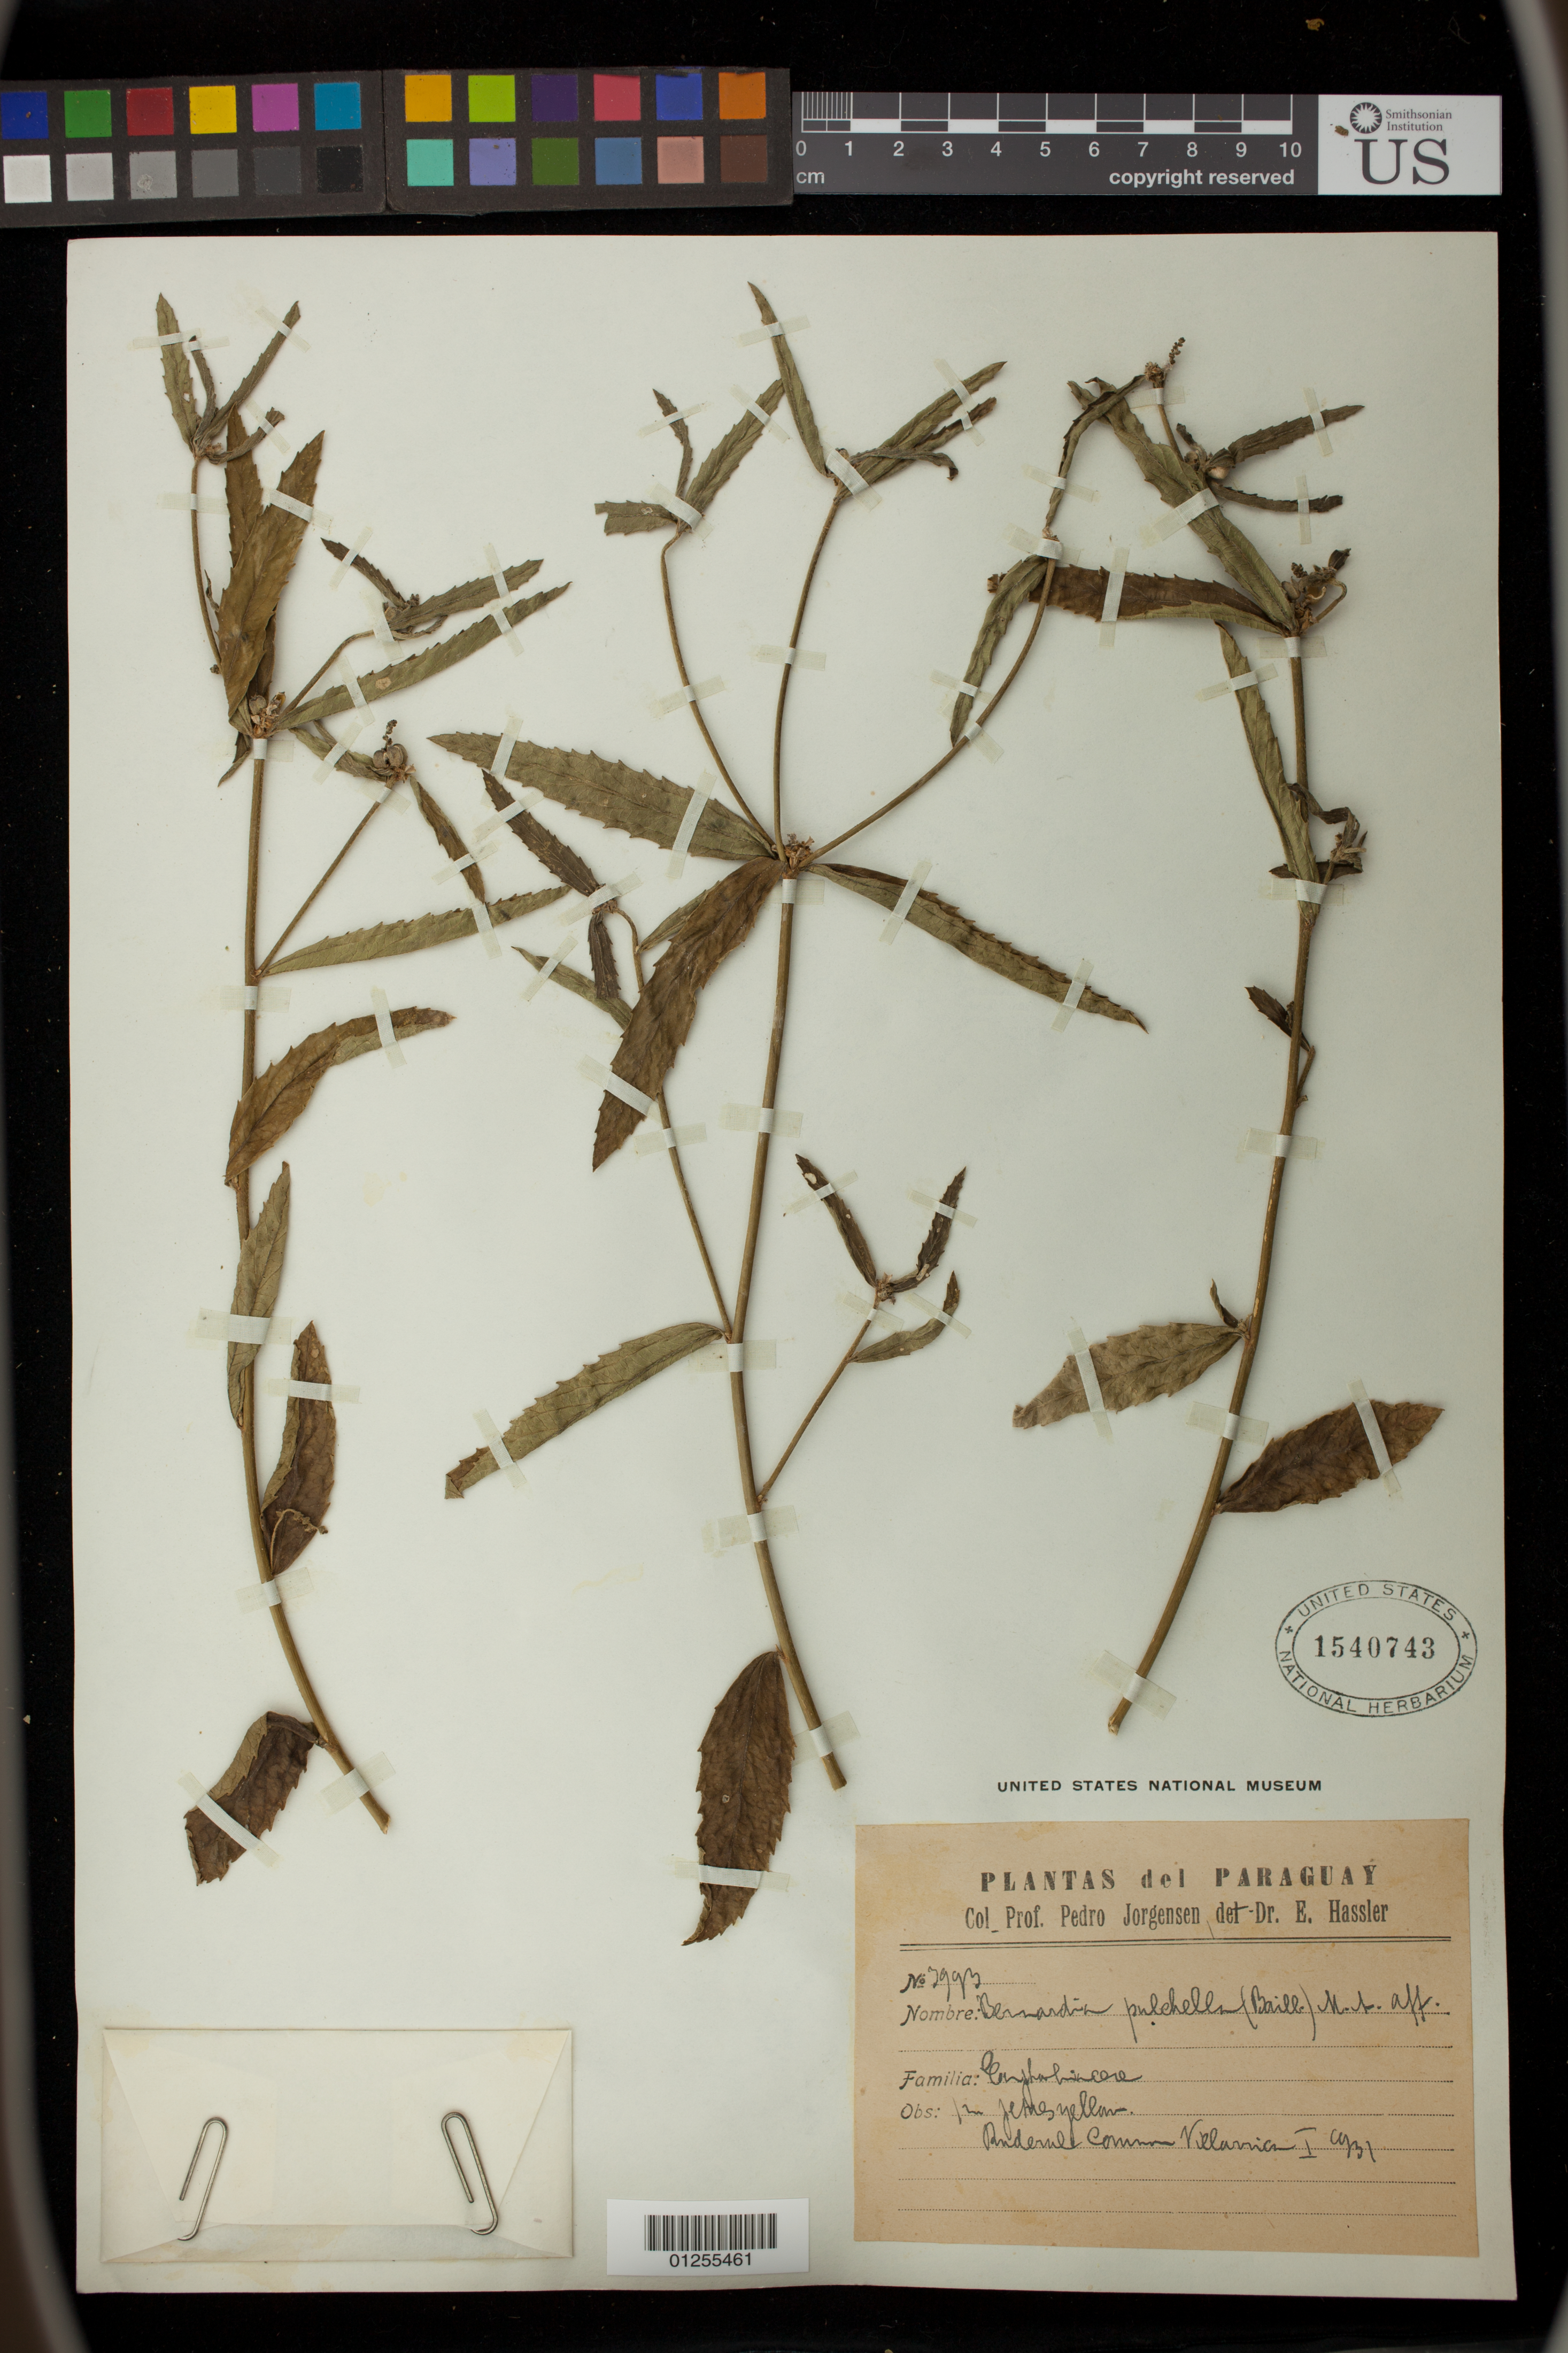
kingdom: Plantae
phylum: Tracheophyta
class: Magnoliopsida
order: Malpighiales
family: Euphorbiaceae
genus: Bernardia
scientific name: Bernardia pulchella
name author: (Baill.) Müll. Arg.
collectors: P. Jörgensen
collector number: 3993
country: Paraguay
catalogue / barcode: US 1540743